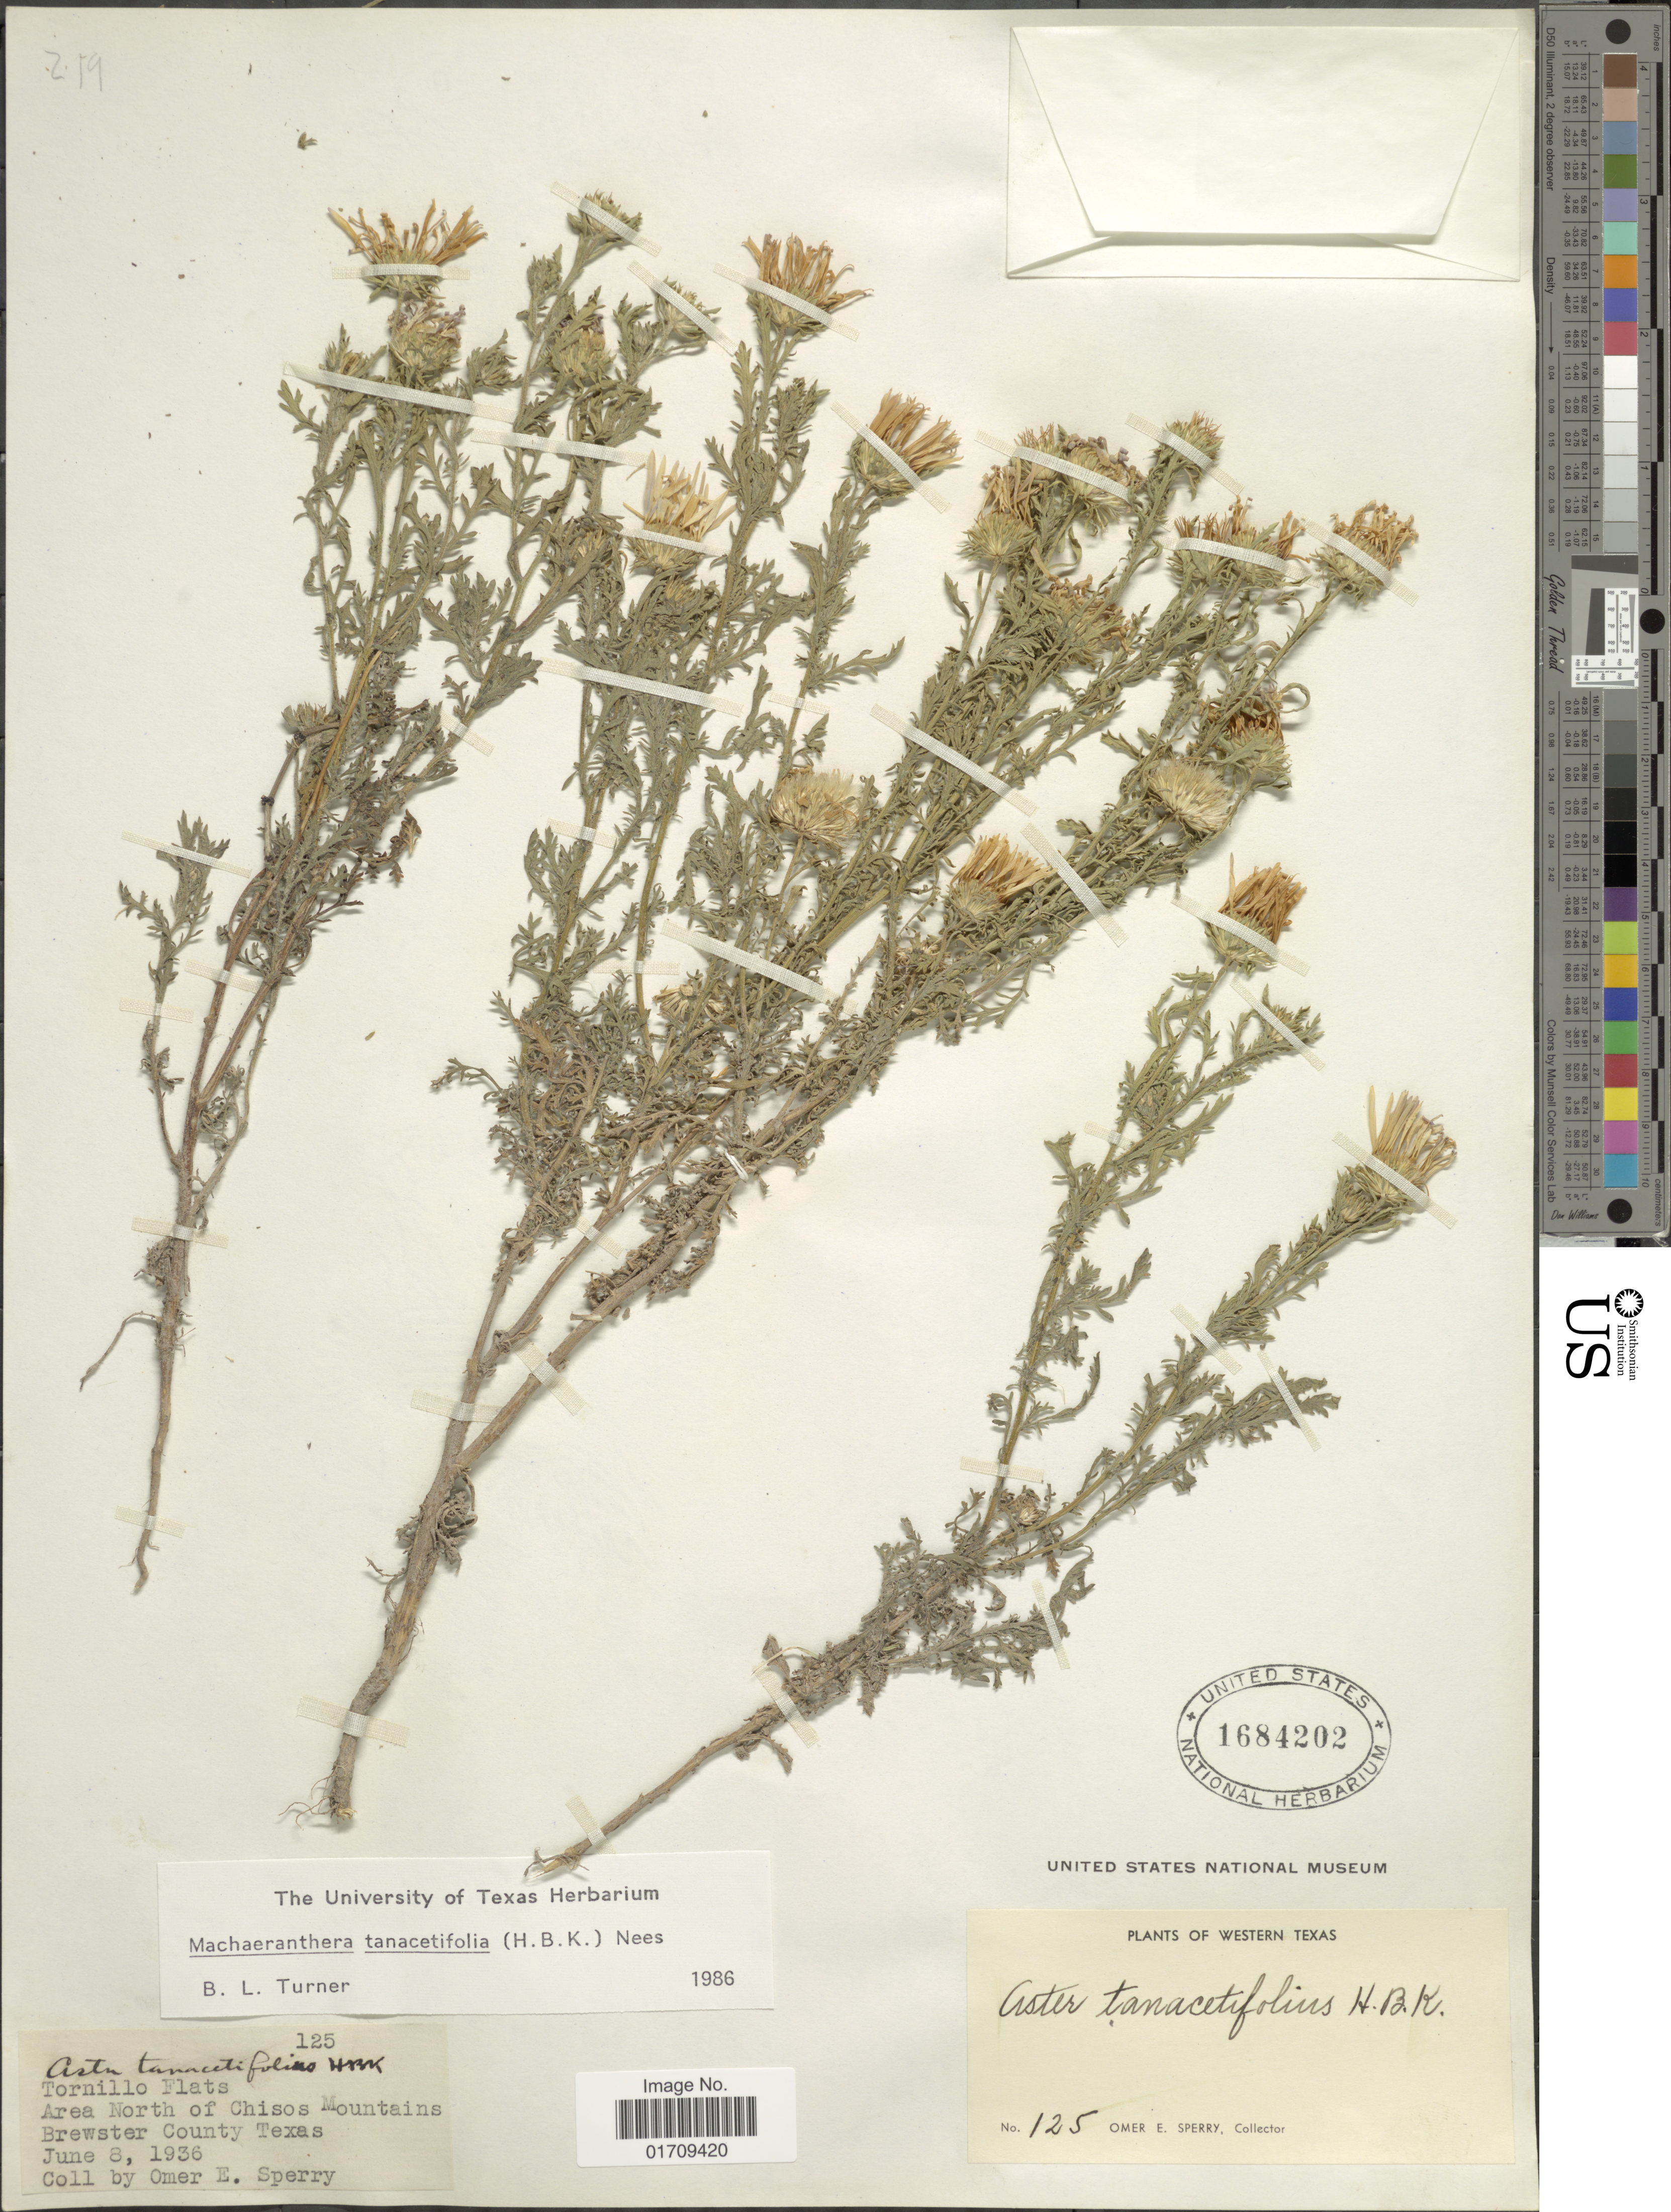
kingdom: Plantae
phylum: Tracheophyta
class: Magnoliopsida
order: Asterales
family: Asteraceae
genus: Machaeranthera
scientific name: Machaeranthera tanacetifolia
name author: (Kunth) Nees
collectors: O. E. Sperry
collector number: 125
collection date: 1936-06-08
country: United States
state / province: Texas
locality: Western Texas, Tornillo Flats, area North of Chisos Mountains, Brewster County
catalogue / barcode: US 1684202